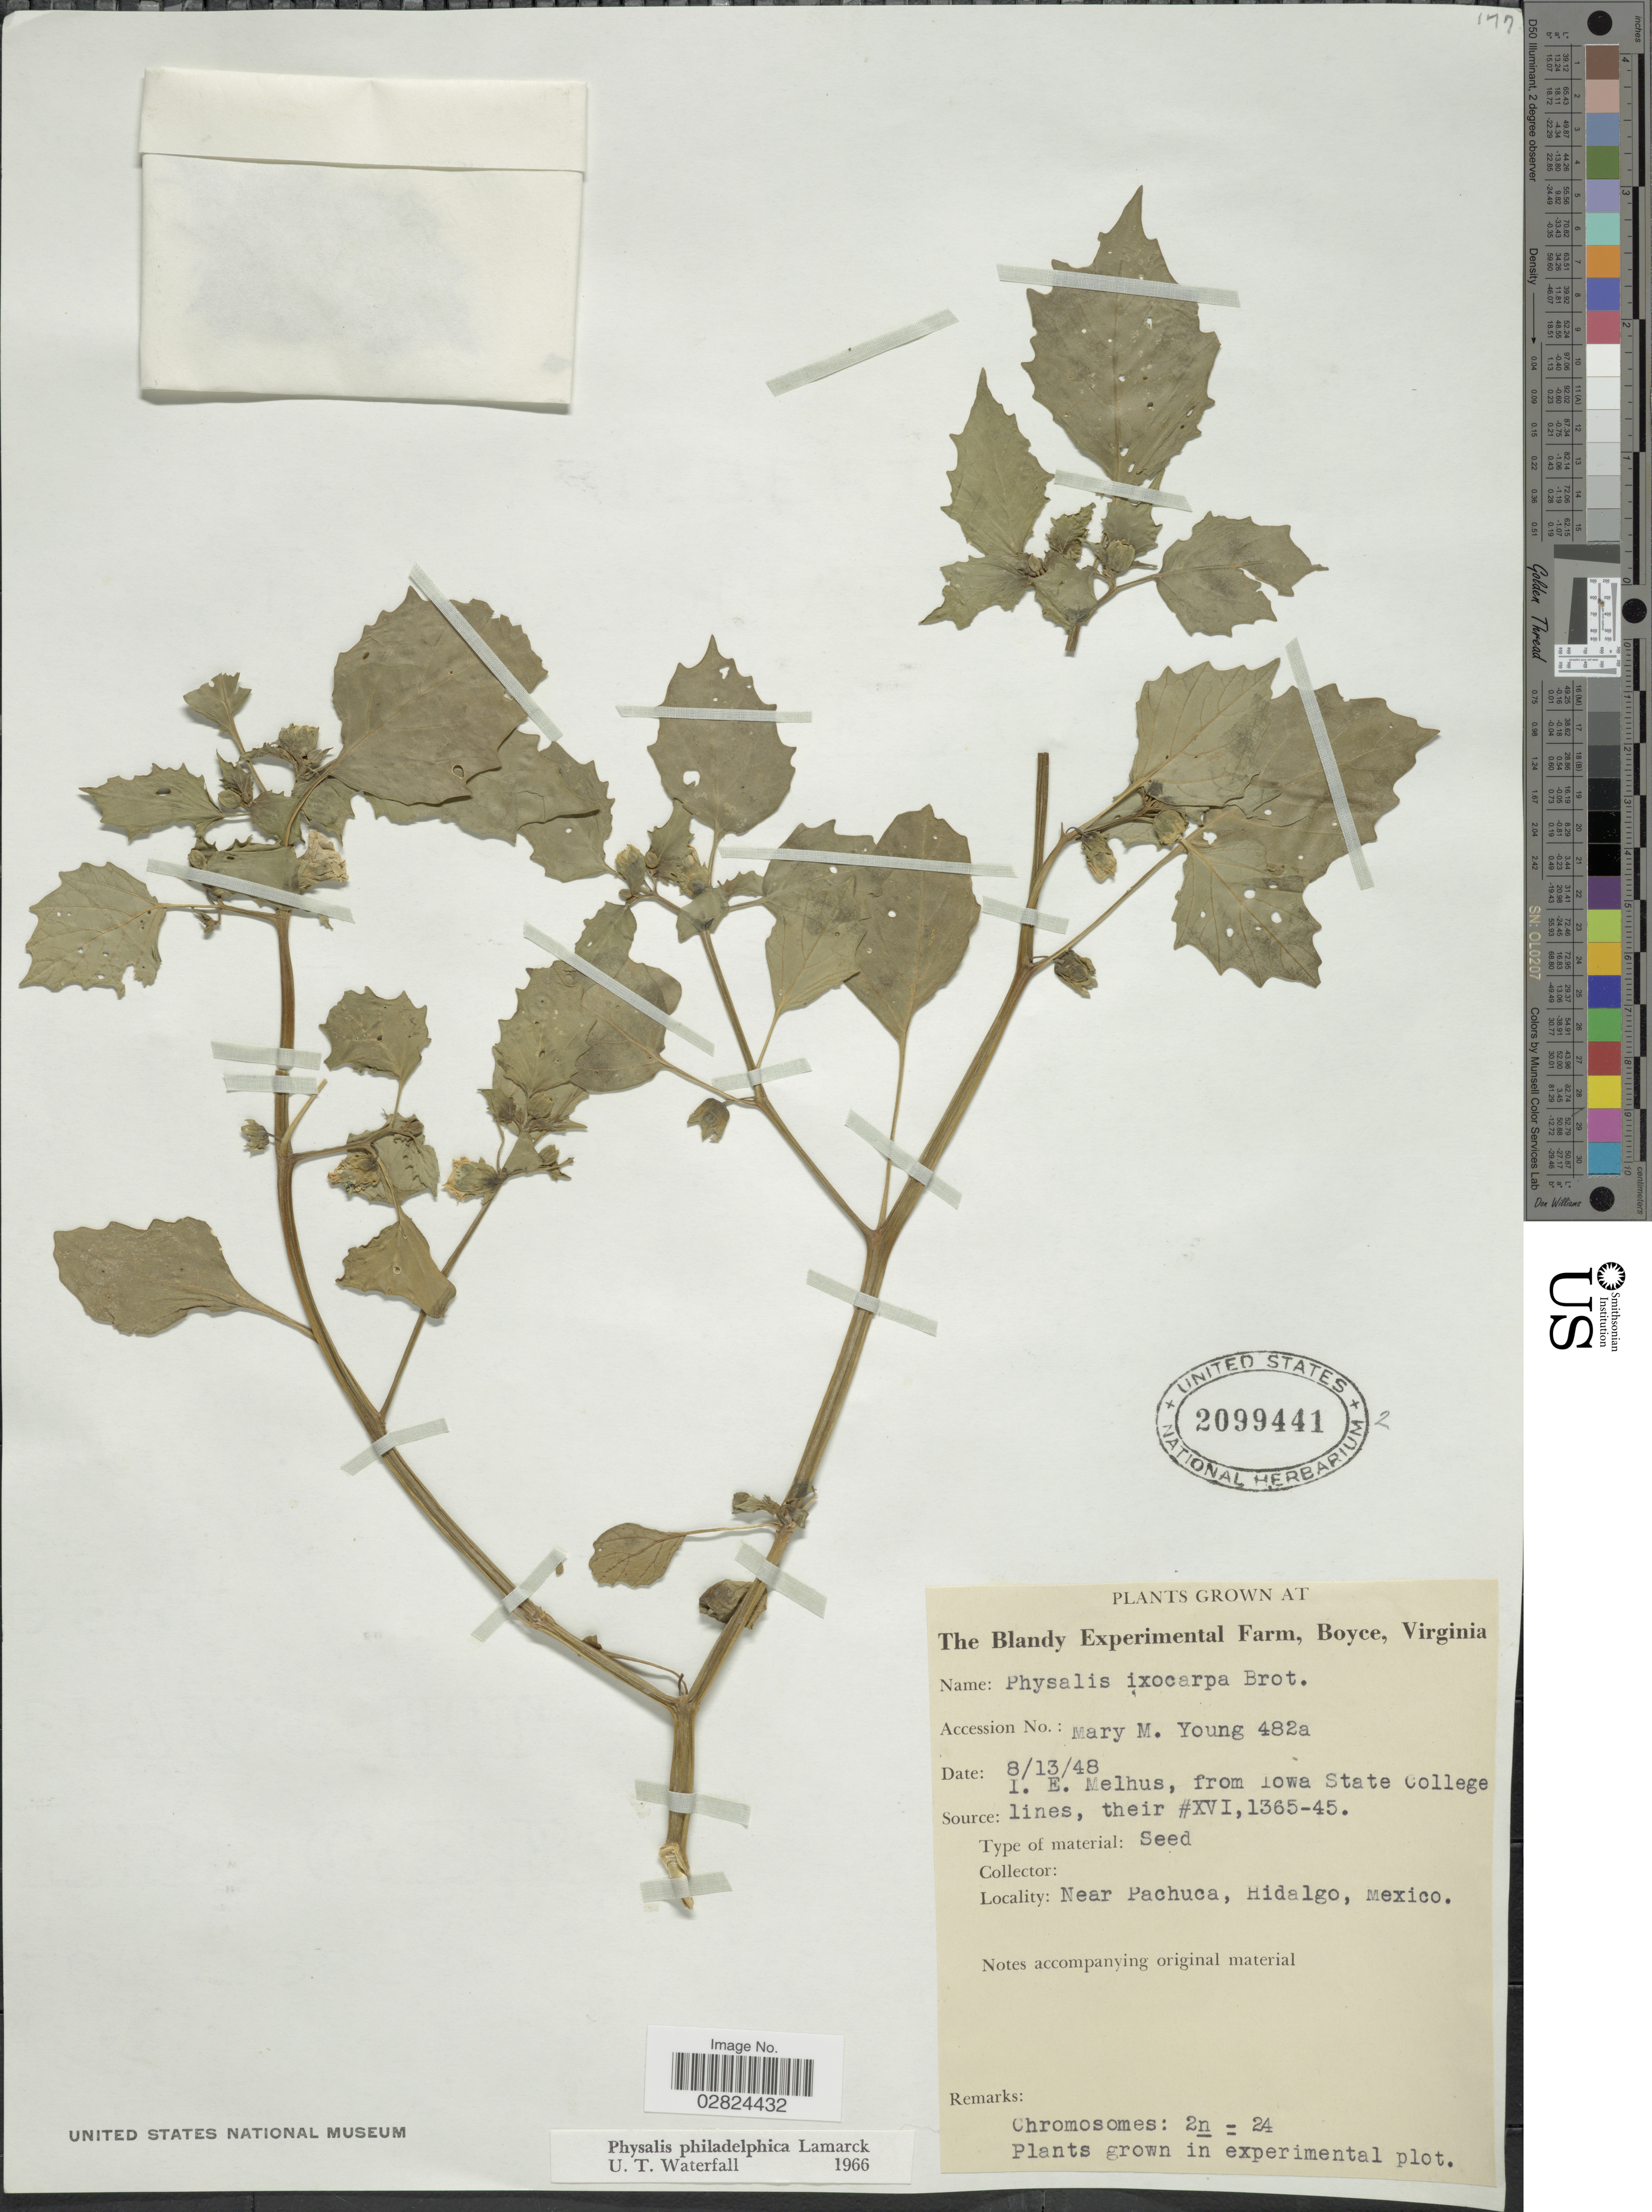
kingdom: Plantae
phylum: Tracheophyta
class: Magnoliopsida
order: Solanales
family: Solanaceae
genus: Physalis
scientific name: Physalis philadelphica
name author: Lam.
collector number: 482a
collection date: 1948-08-13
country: United States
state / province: Virginia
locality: The Blandy Experimental Farm, Boyce.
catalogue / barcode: US 2099441